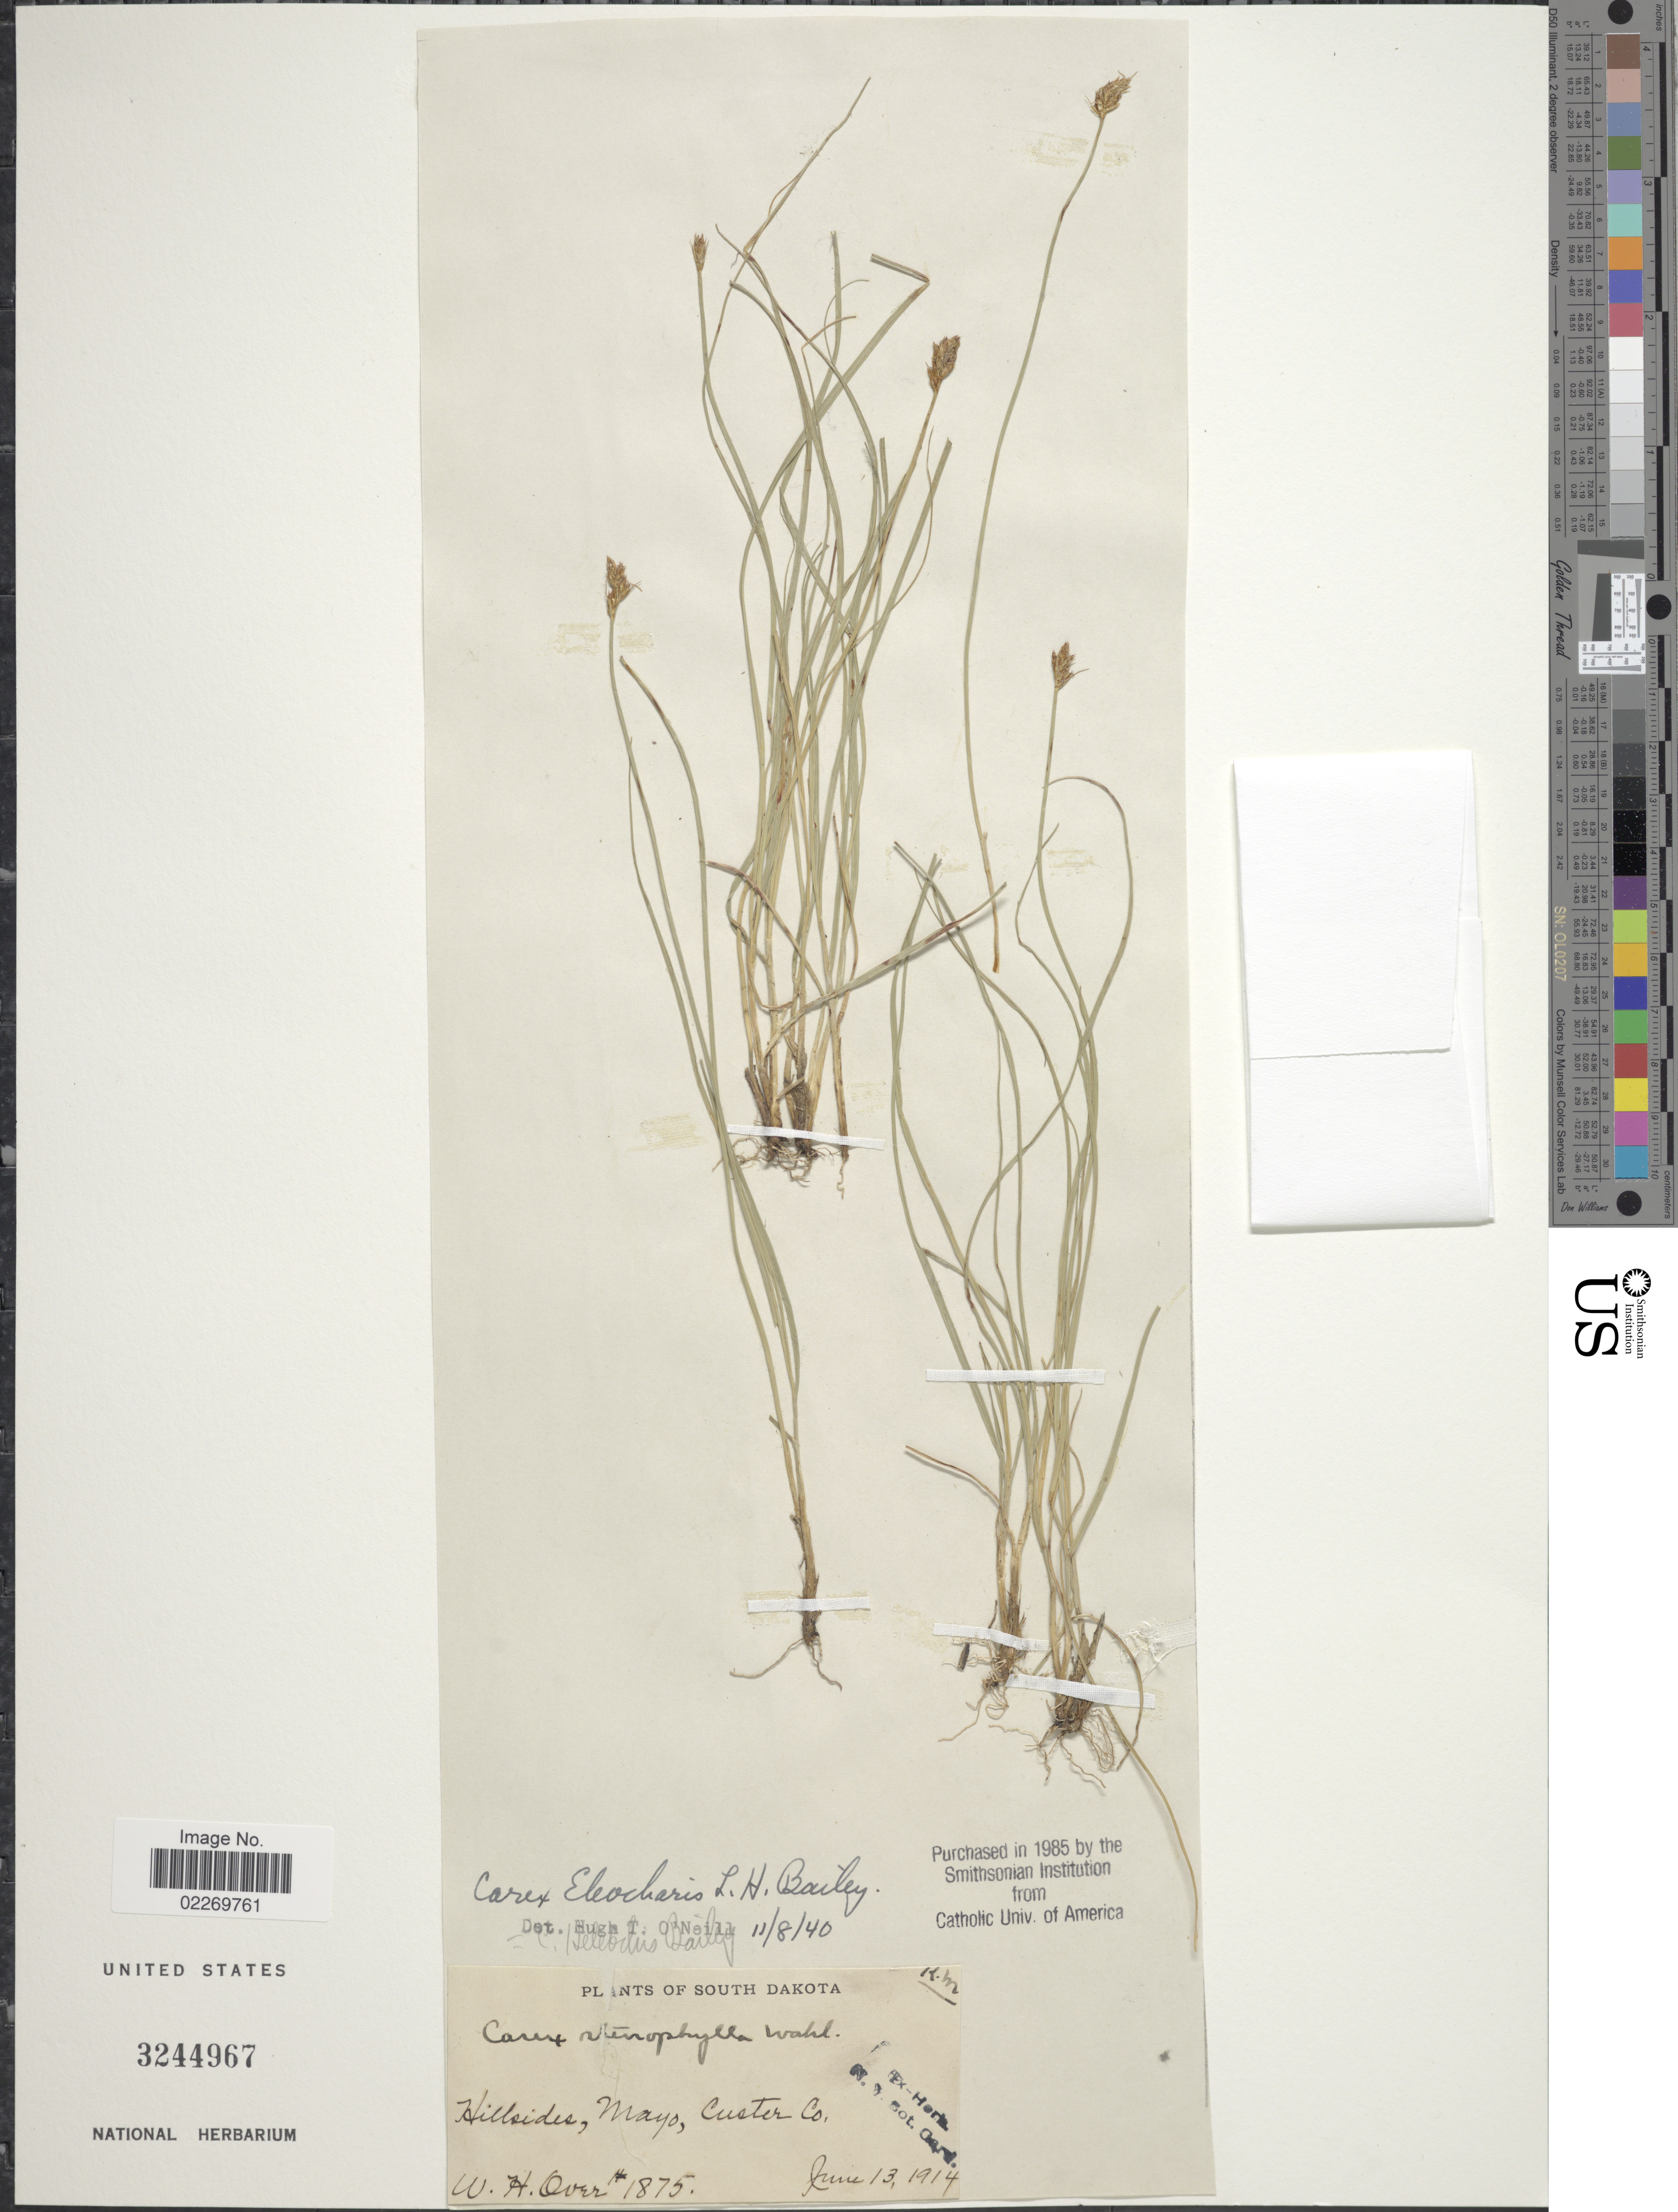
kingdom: Plantae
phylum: Tracheophyta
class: Liliopsida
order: Poales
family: Cyperaceae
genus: Carex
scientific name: Carex eleocharis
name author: L.H. Bailey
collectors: W. Over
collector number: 1875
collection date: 1914-06-13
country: United States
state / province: South Dakota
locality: Hillsides, Mayo, Custer Co.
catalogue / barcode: US 3244967